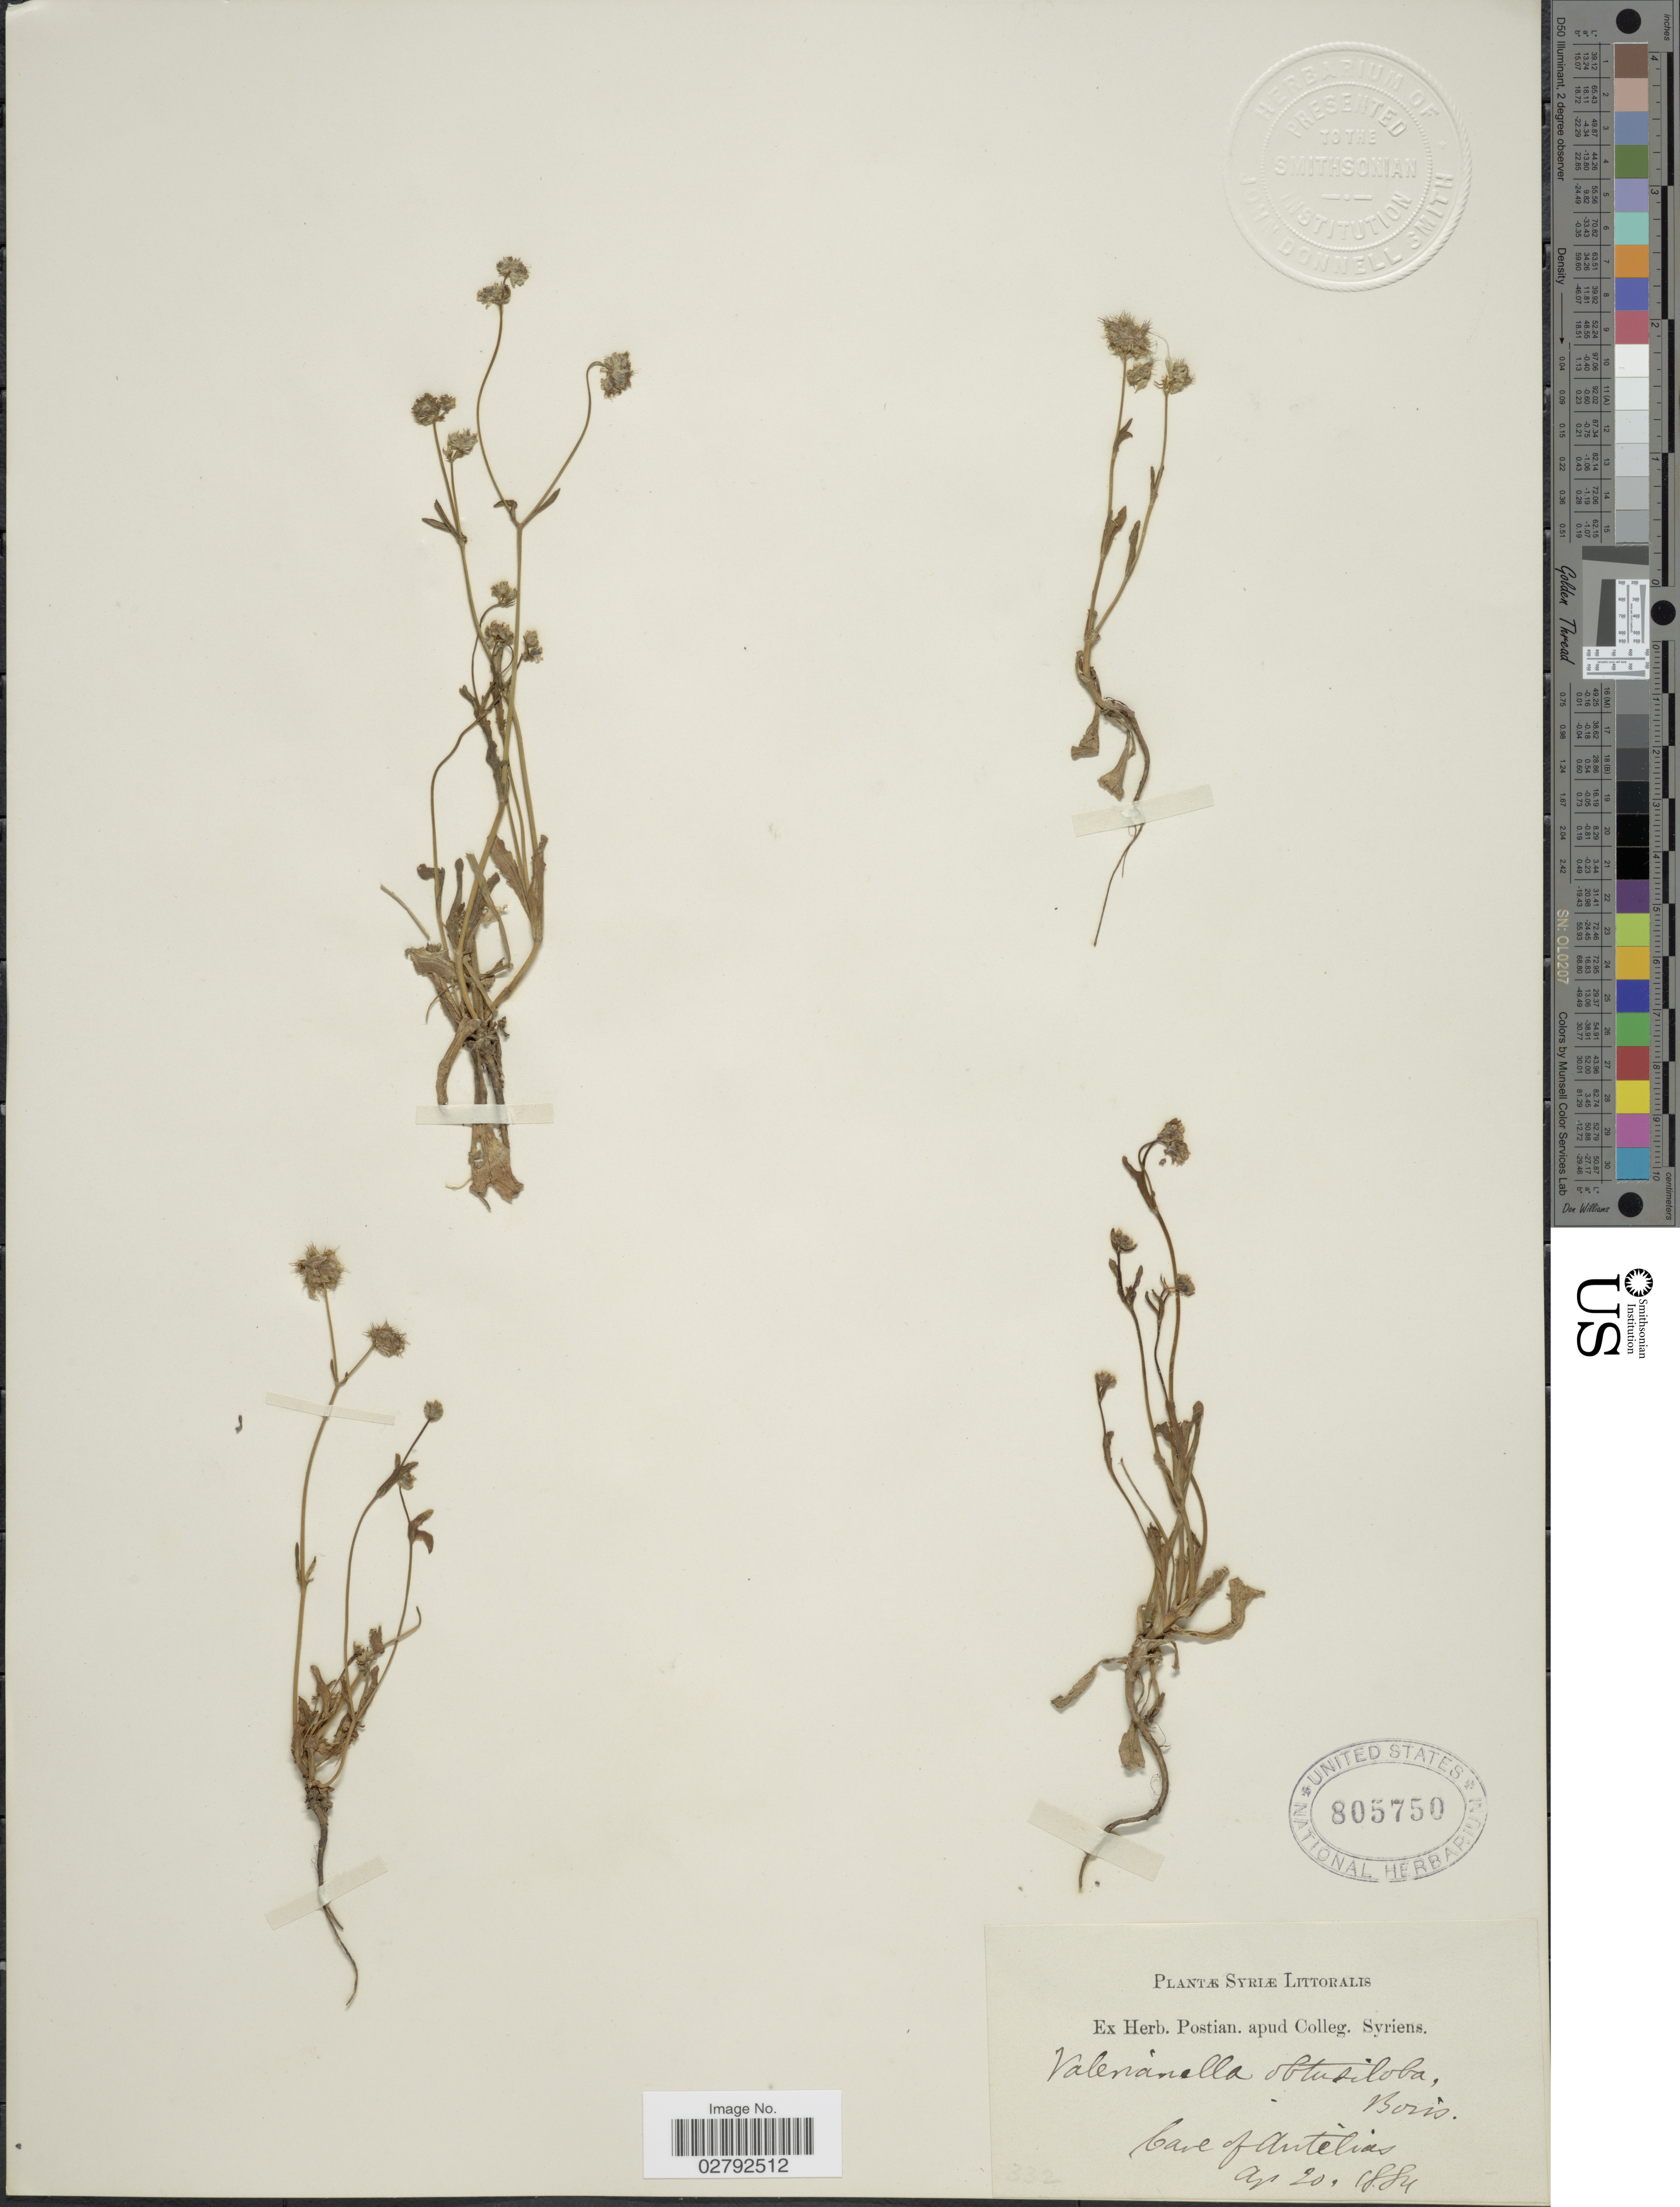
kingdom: Plantae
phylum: Tracheophyta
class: Magnoliopsida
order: Dipsacales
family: Caprifoliaceae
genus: Valerianella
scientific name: Valerianella obtusiloba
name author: Boiss.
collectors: ex herb. Postian. apud Colleg. Syriens. Protest. USE "Fannie P. A. Shepard" (10308853) AS PRIMARY COLLECTOR INSTEAD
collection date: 1884-04-20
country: Syria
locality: Cave of Antélias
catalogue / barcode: US 805750